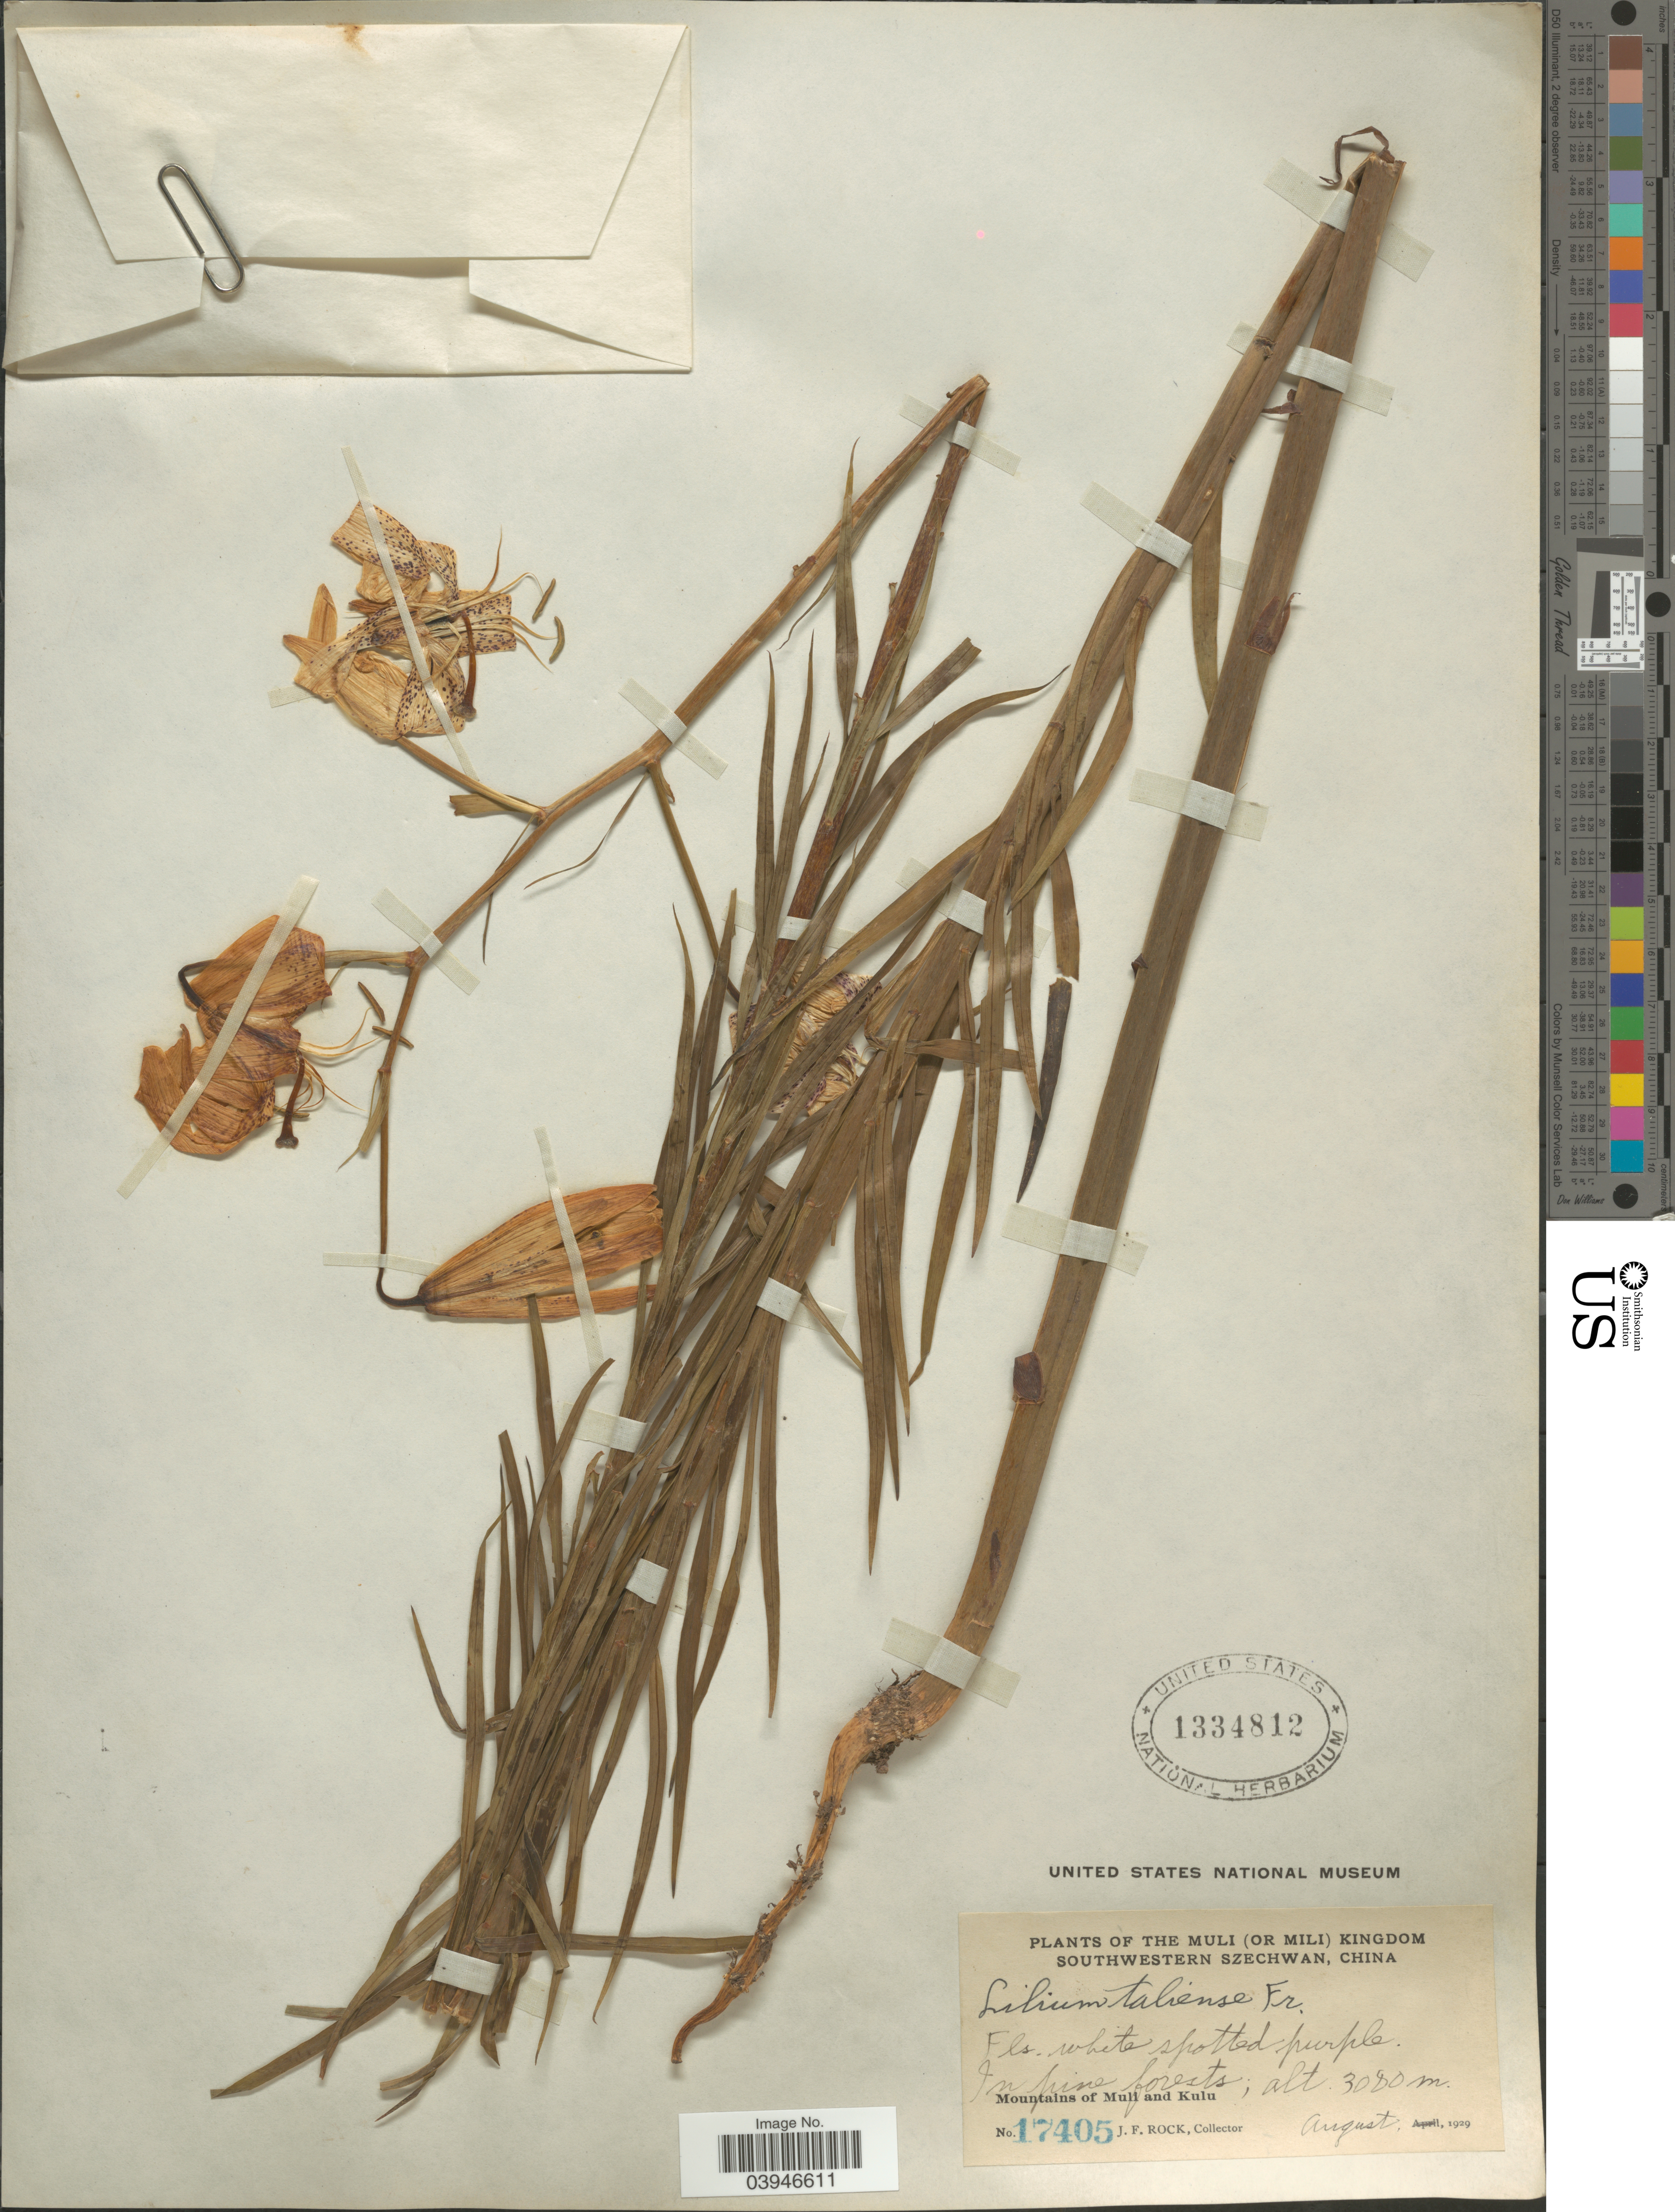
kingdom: Plantae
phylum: Tracheophyta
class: Liliopsida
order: Liliales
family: Liliaceae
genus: Lilium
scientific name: Lilium taliense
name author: Franch.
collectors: J. Rock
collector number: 17405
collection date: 1929-08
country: China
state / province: Sichuan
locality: The Muli (or Mili) Kingdom Southwestern Szechwan. In pine forests; Mountains of Muli and Kulu.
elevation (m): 3080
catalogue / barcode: US 1334812